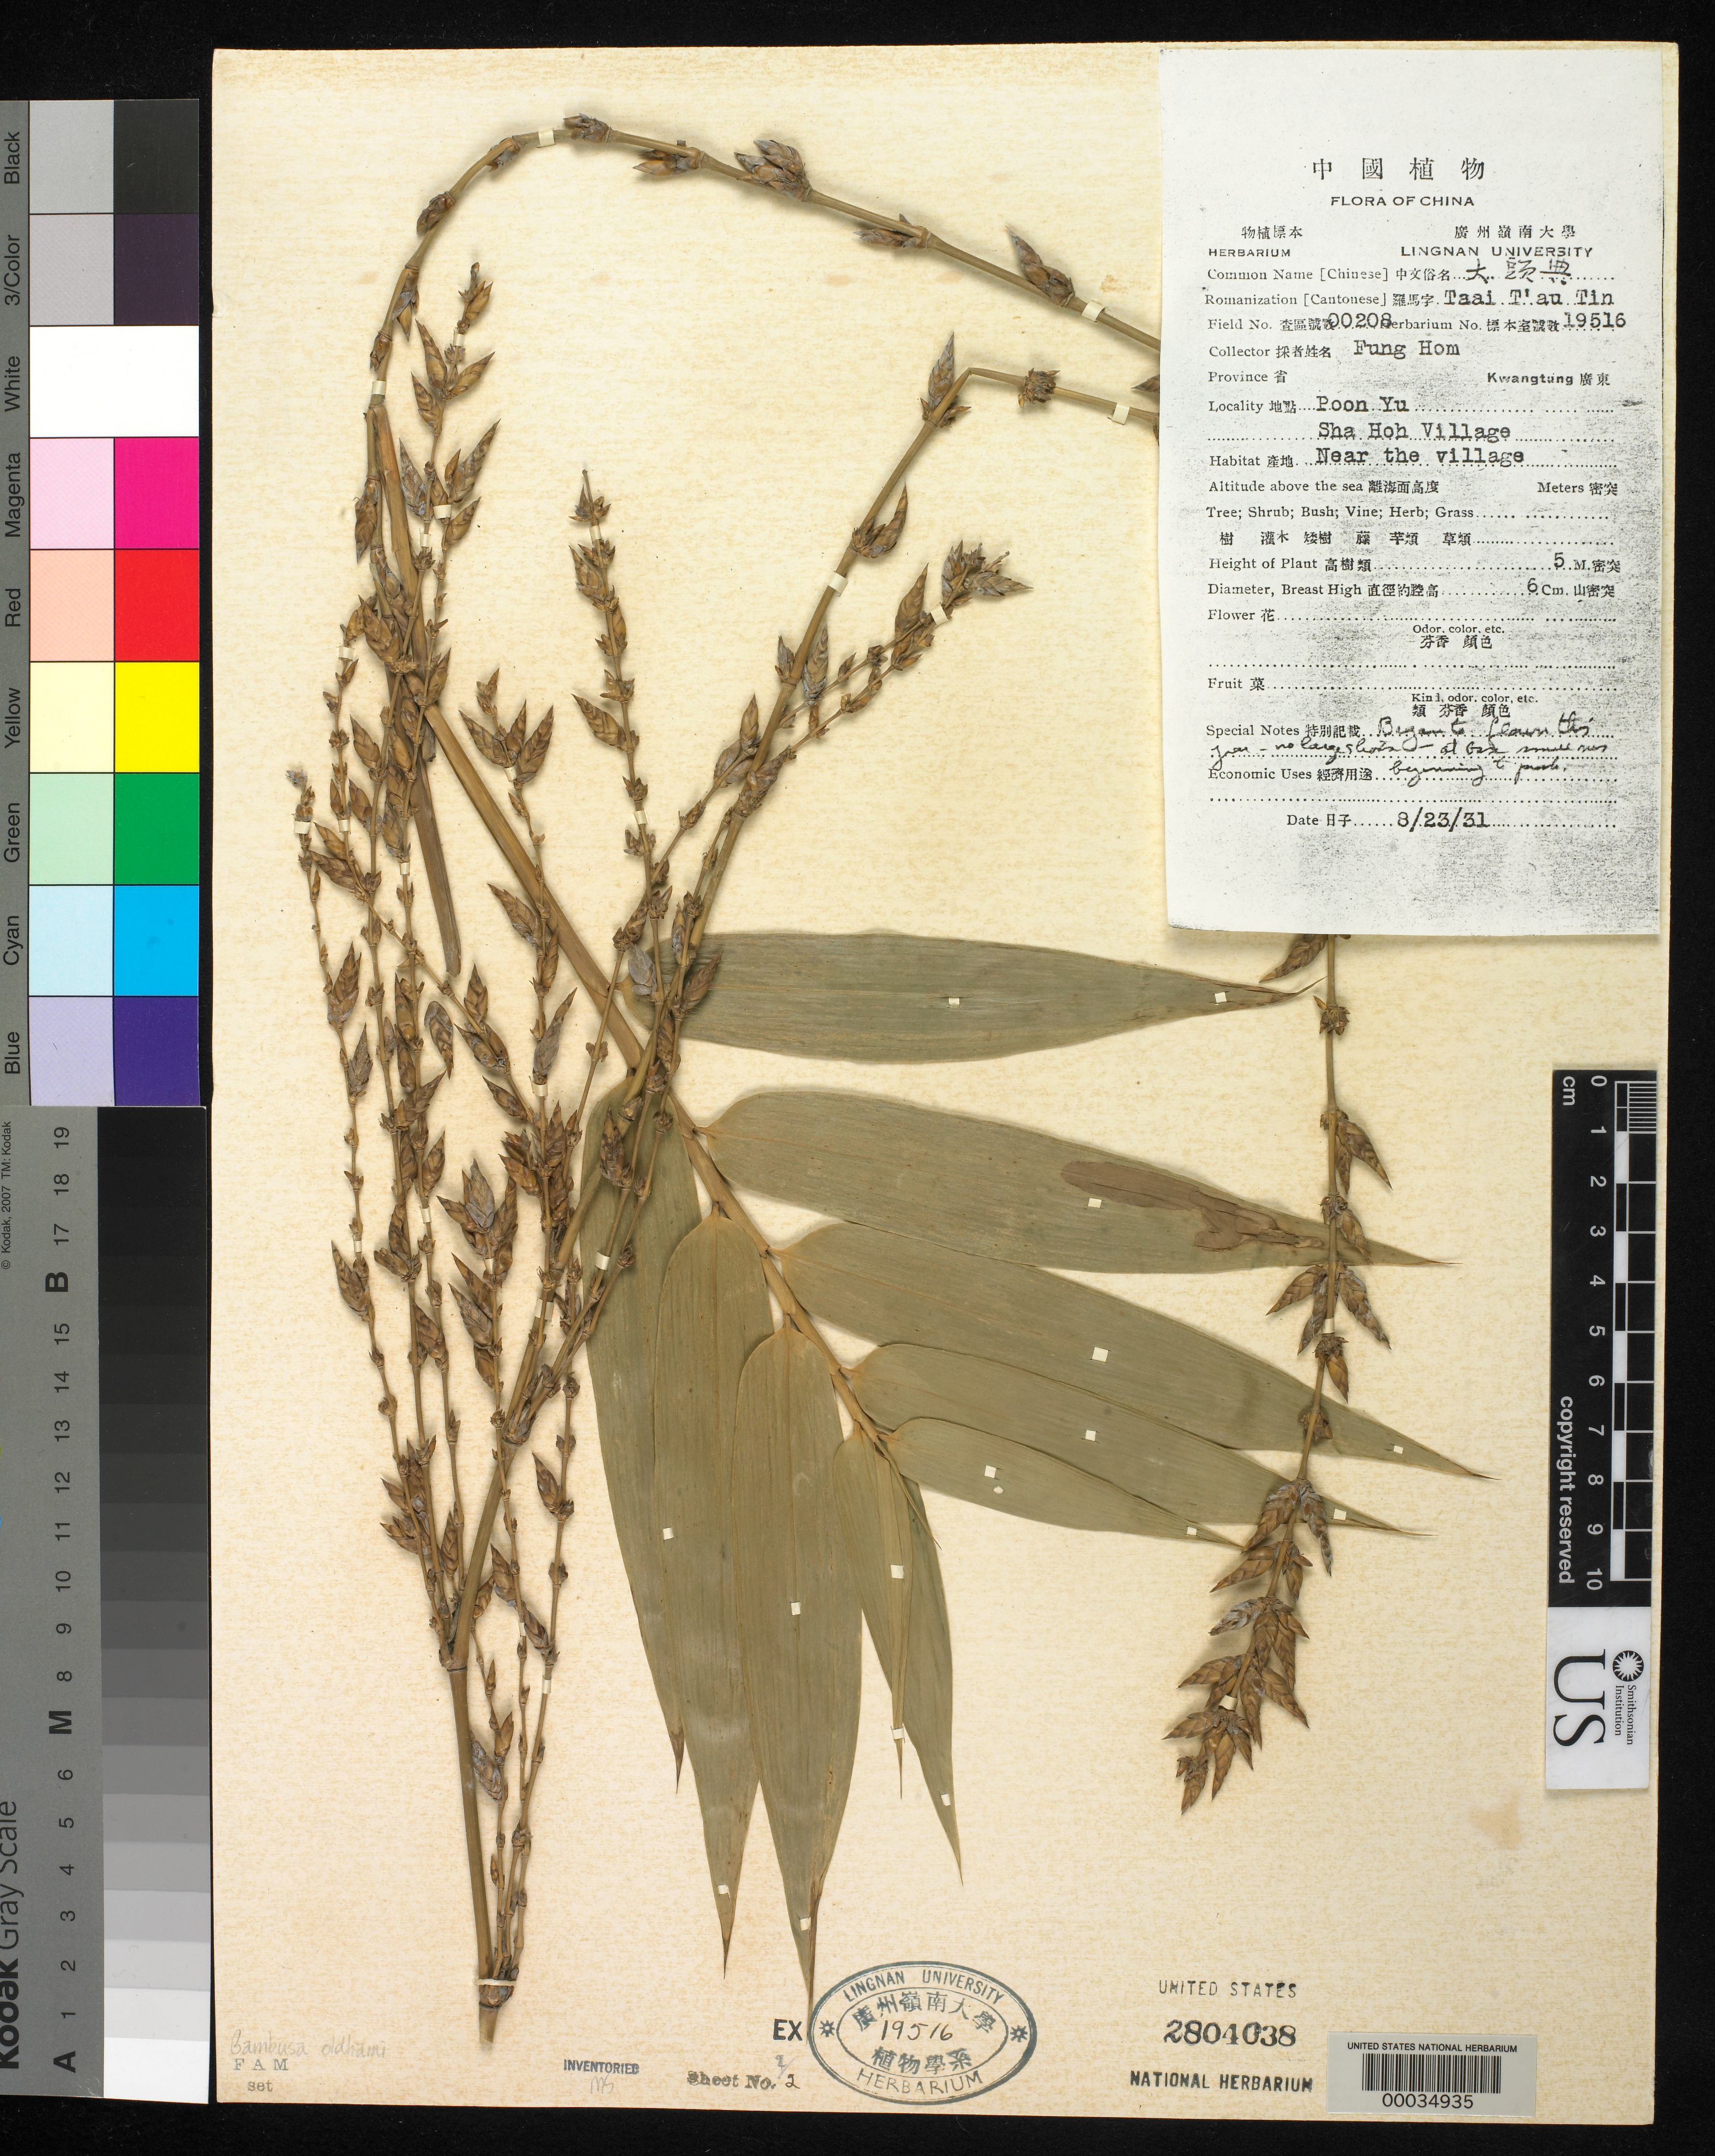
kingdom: Plantae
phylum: Tracheophyta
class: Liliopsida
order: Poales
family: Poaceae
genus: Bambusa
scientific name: Bambusa oldhamii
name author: Munro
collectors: H. L. Fung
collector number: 208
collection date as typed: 23 Aug 1931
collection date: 1931-08-23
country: China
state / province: Guangdong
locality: Poon yu, sha hoh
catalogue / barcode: US 2804038